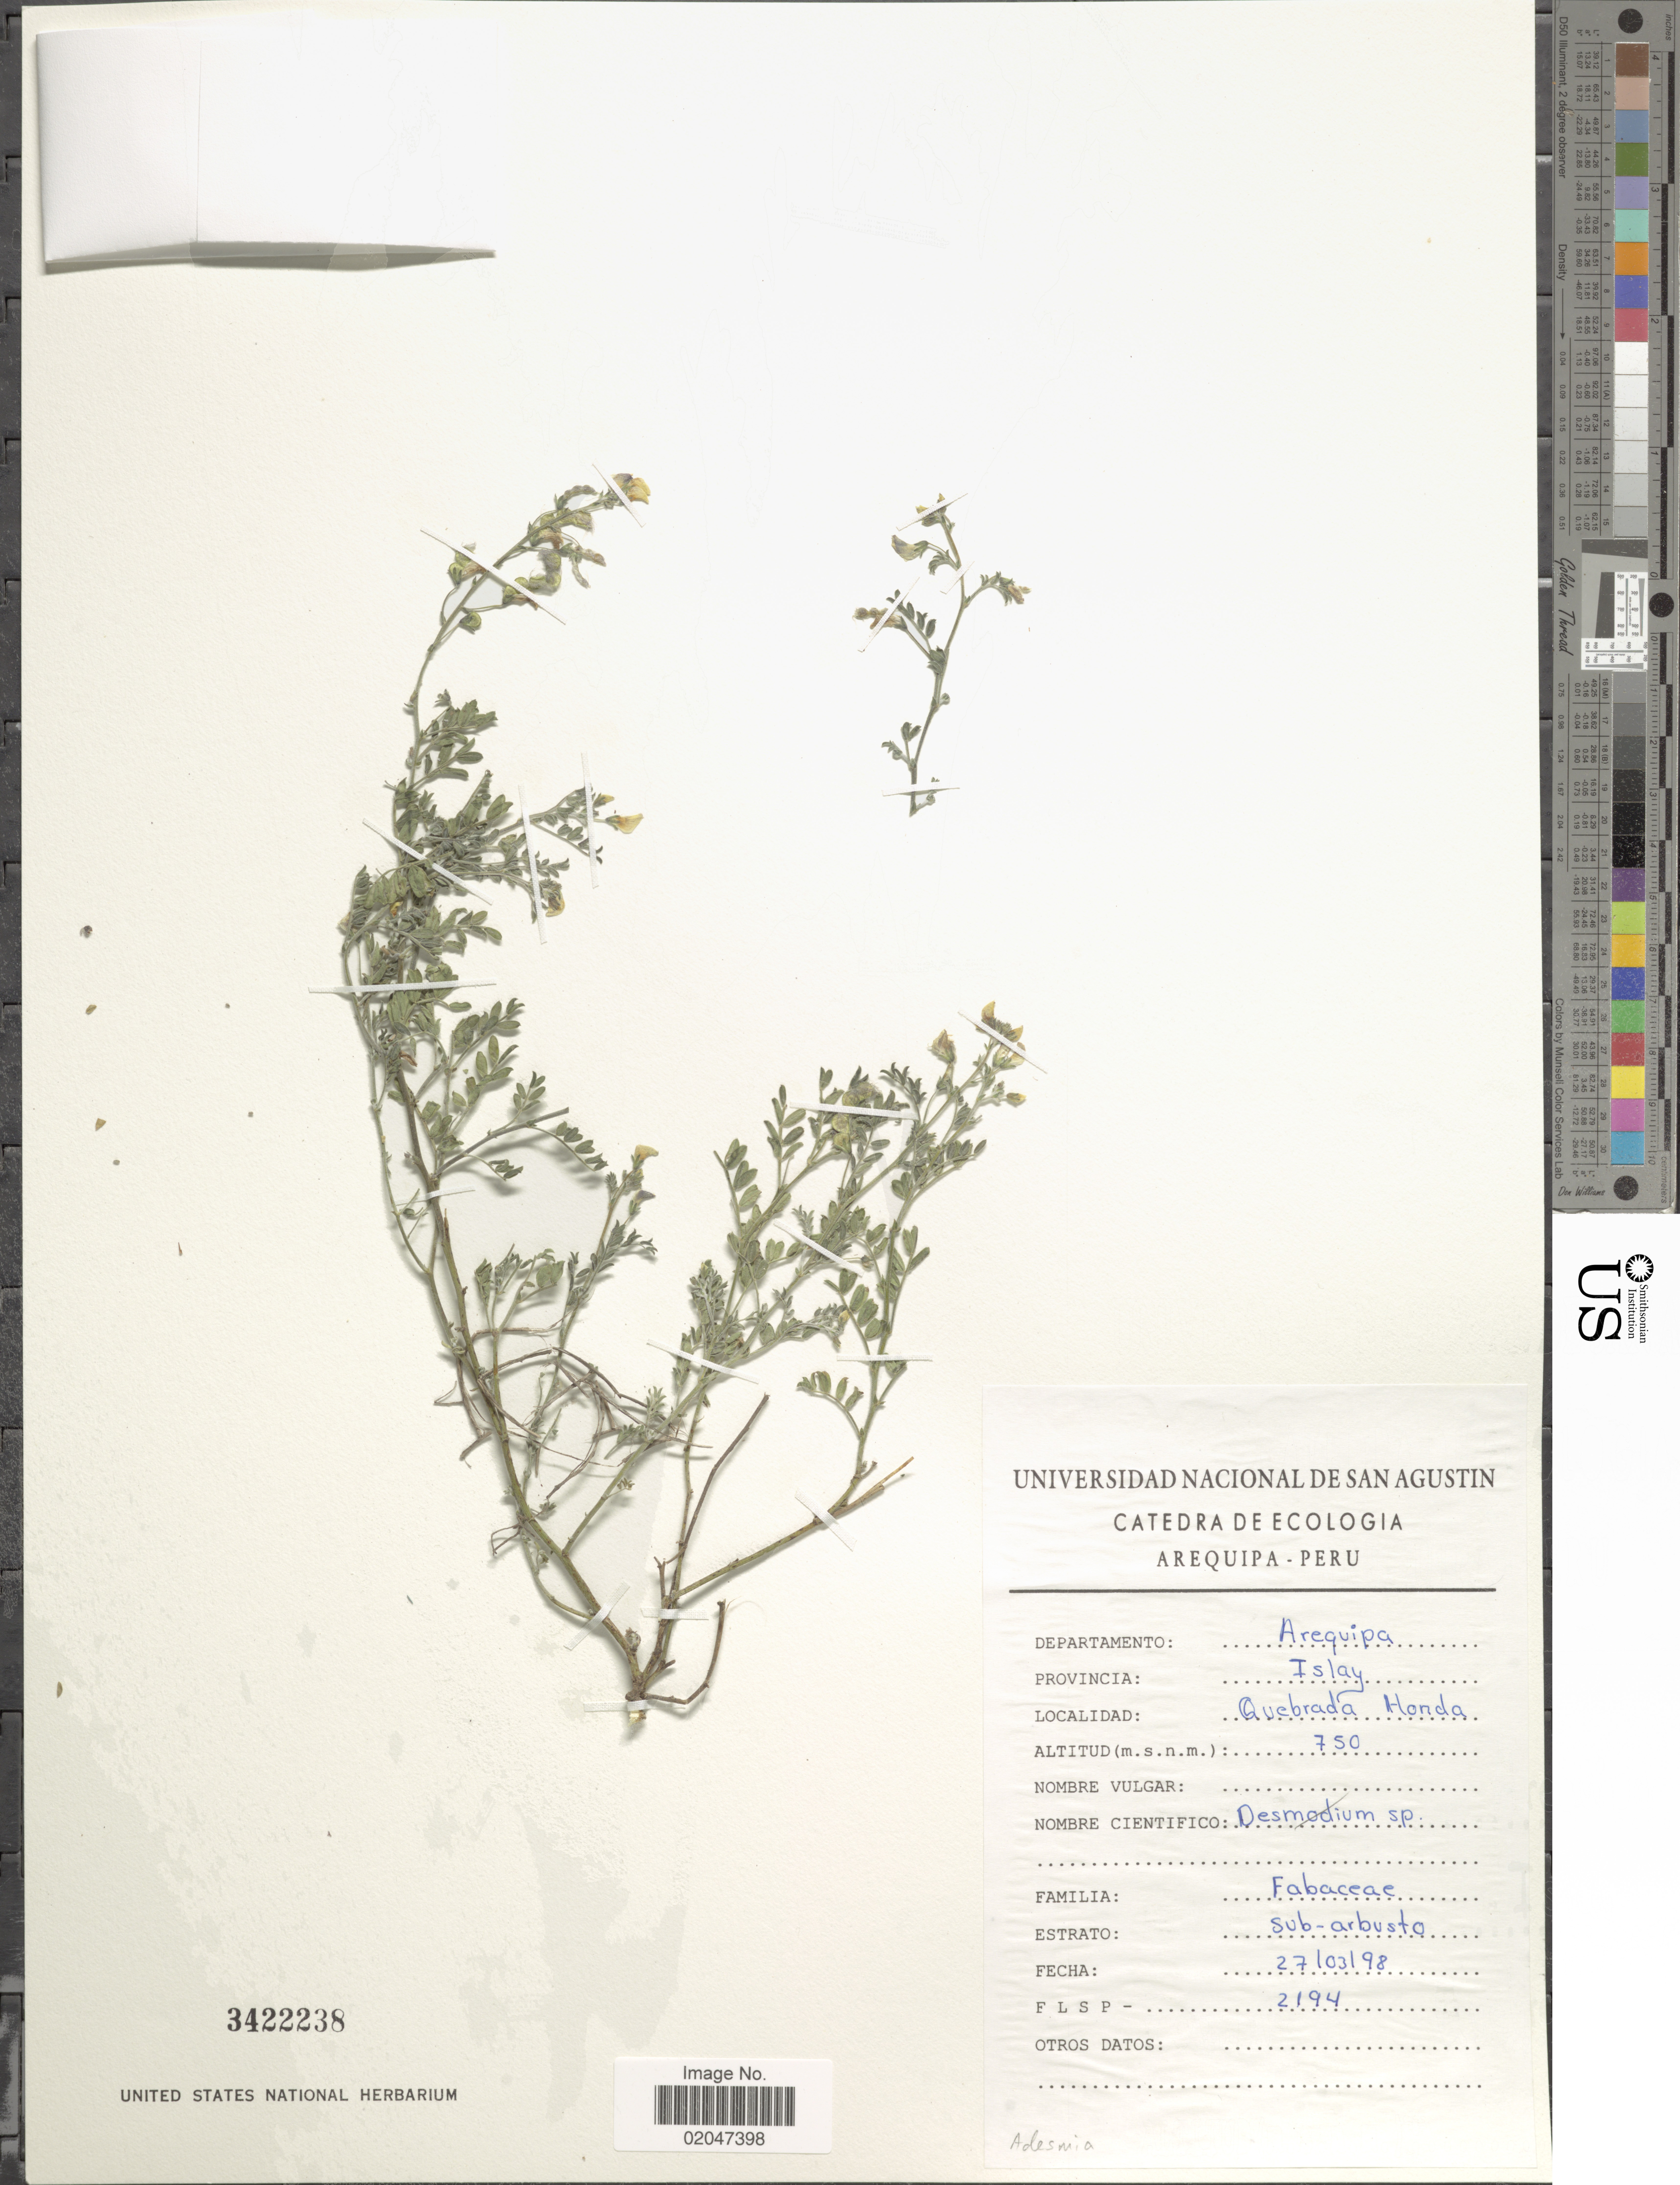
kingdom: Plantae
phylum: Tracheophyta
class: Magnoliopsida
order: Fabales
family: Fabaceae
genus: Adesmia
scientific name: Adesmia sp.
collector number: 2194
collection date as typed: Transcribed d/m/y: 27/3/98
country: Peru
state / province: Arequipa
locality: Provincia Islay. Quebrada Honda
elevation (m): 750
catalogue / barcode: US 3422238